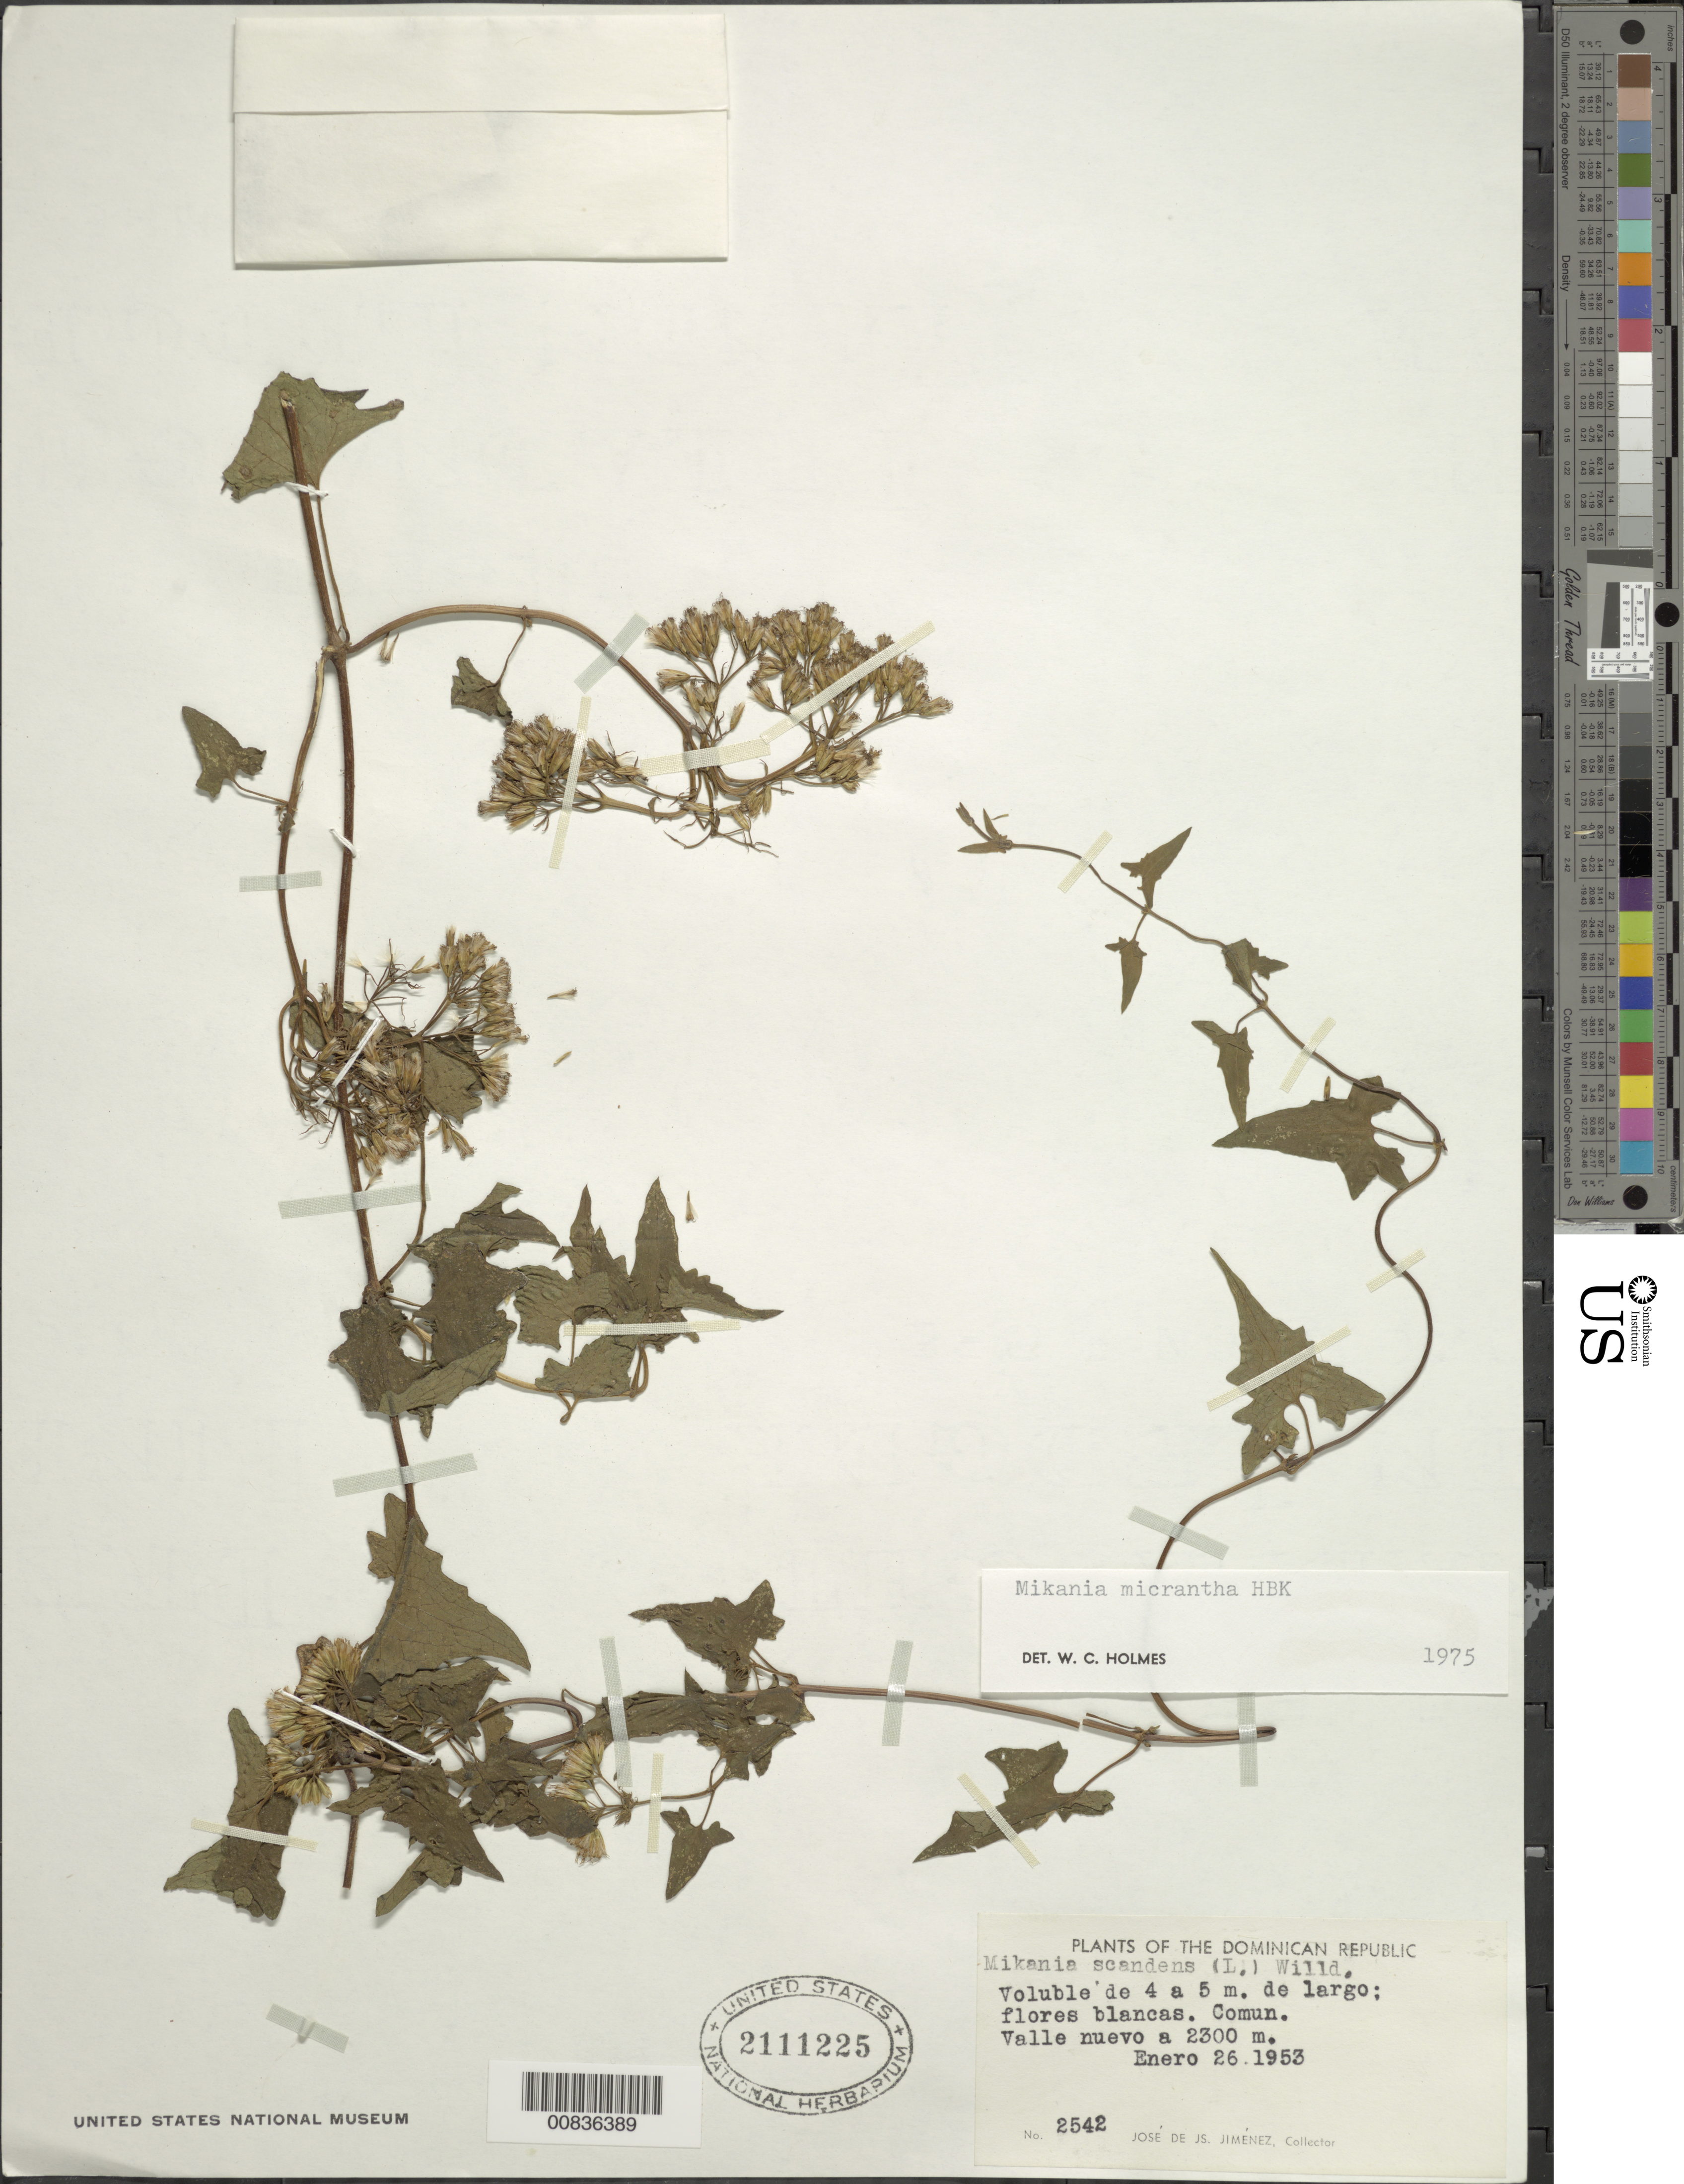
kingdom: Plantae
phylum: Tracheophyta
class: Magnoliopsida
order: Asterales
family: Asteraceae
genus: Mikania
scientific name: Mikania micrantha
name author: Kunth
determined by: Holmes, W. C.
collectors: J. J. Jiménez Almonte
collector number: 2542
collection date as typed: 26 Jan 1953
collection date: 1953-01-26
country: Dominican Republic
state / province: La Vega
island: Hispaniola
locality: Valle Nuevo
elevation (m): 2300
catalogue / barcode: US 2111225